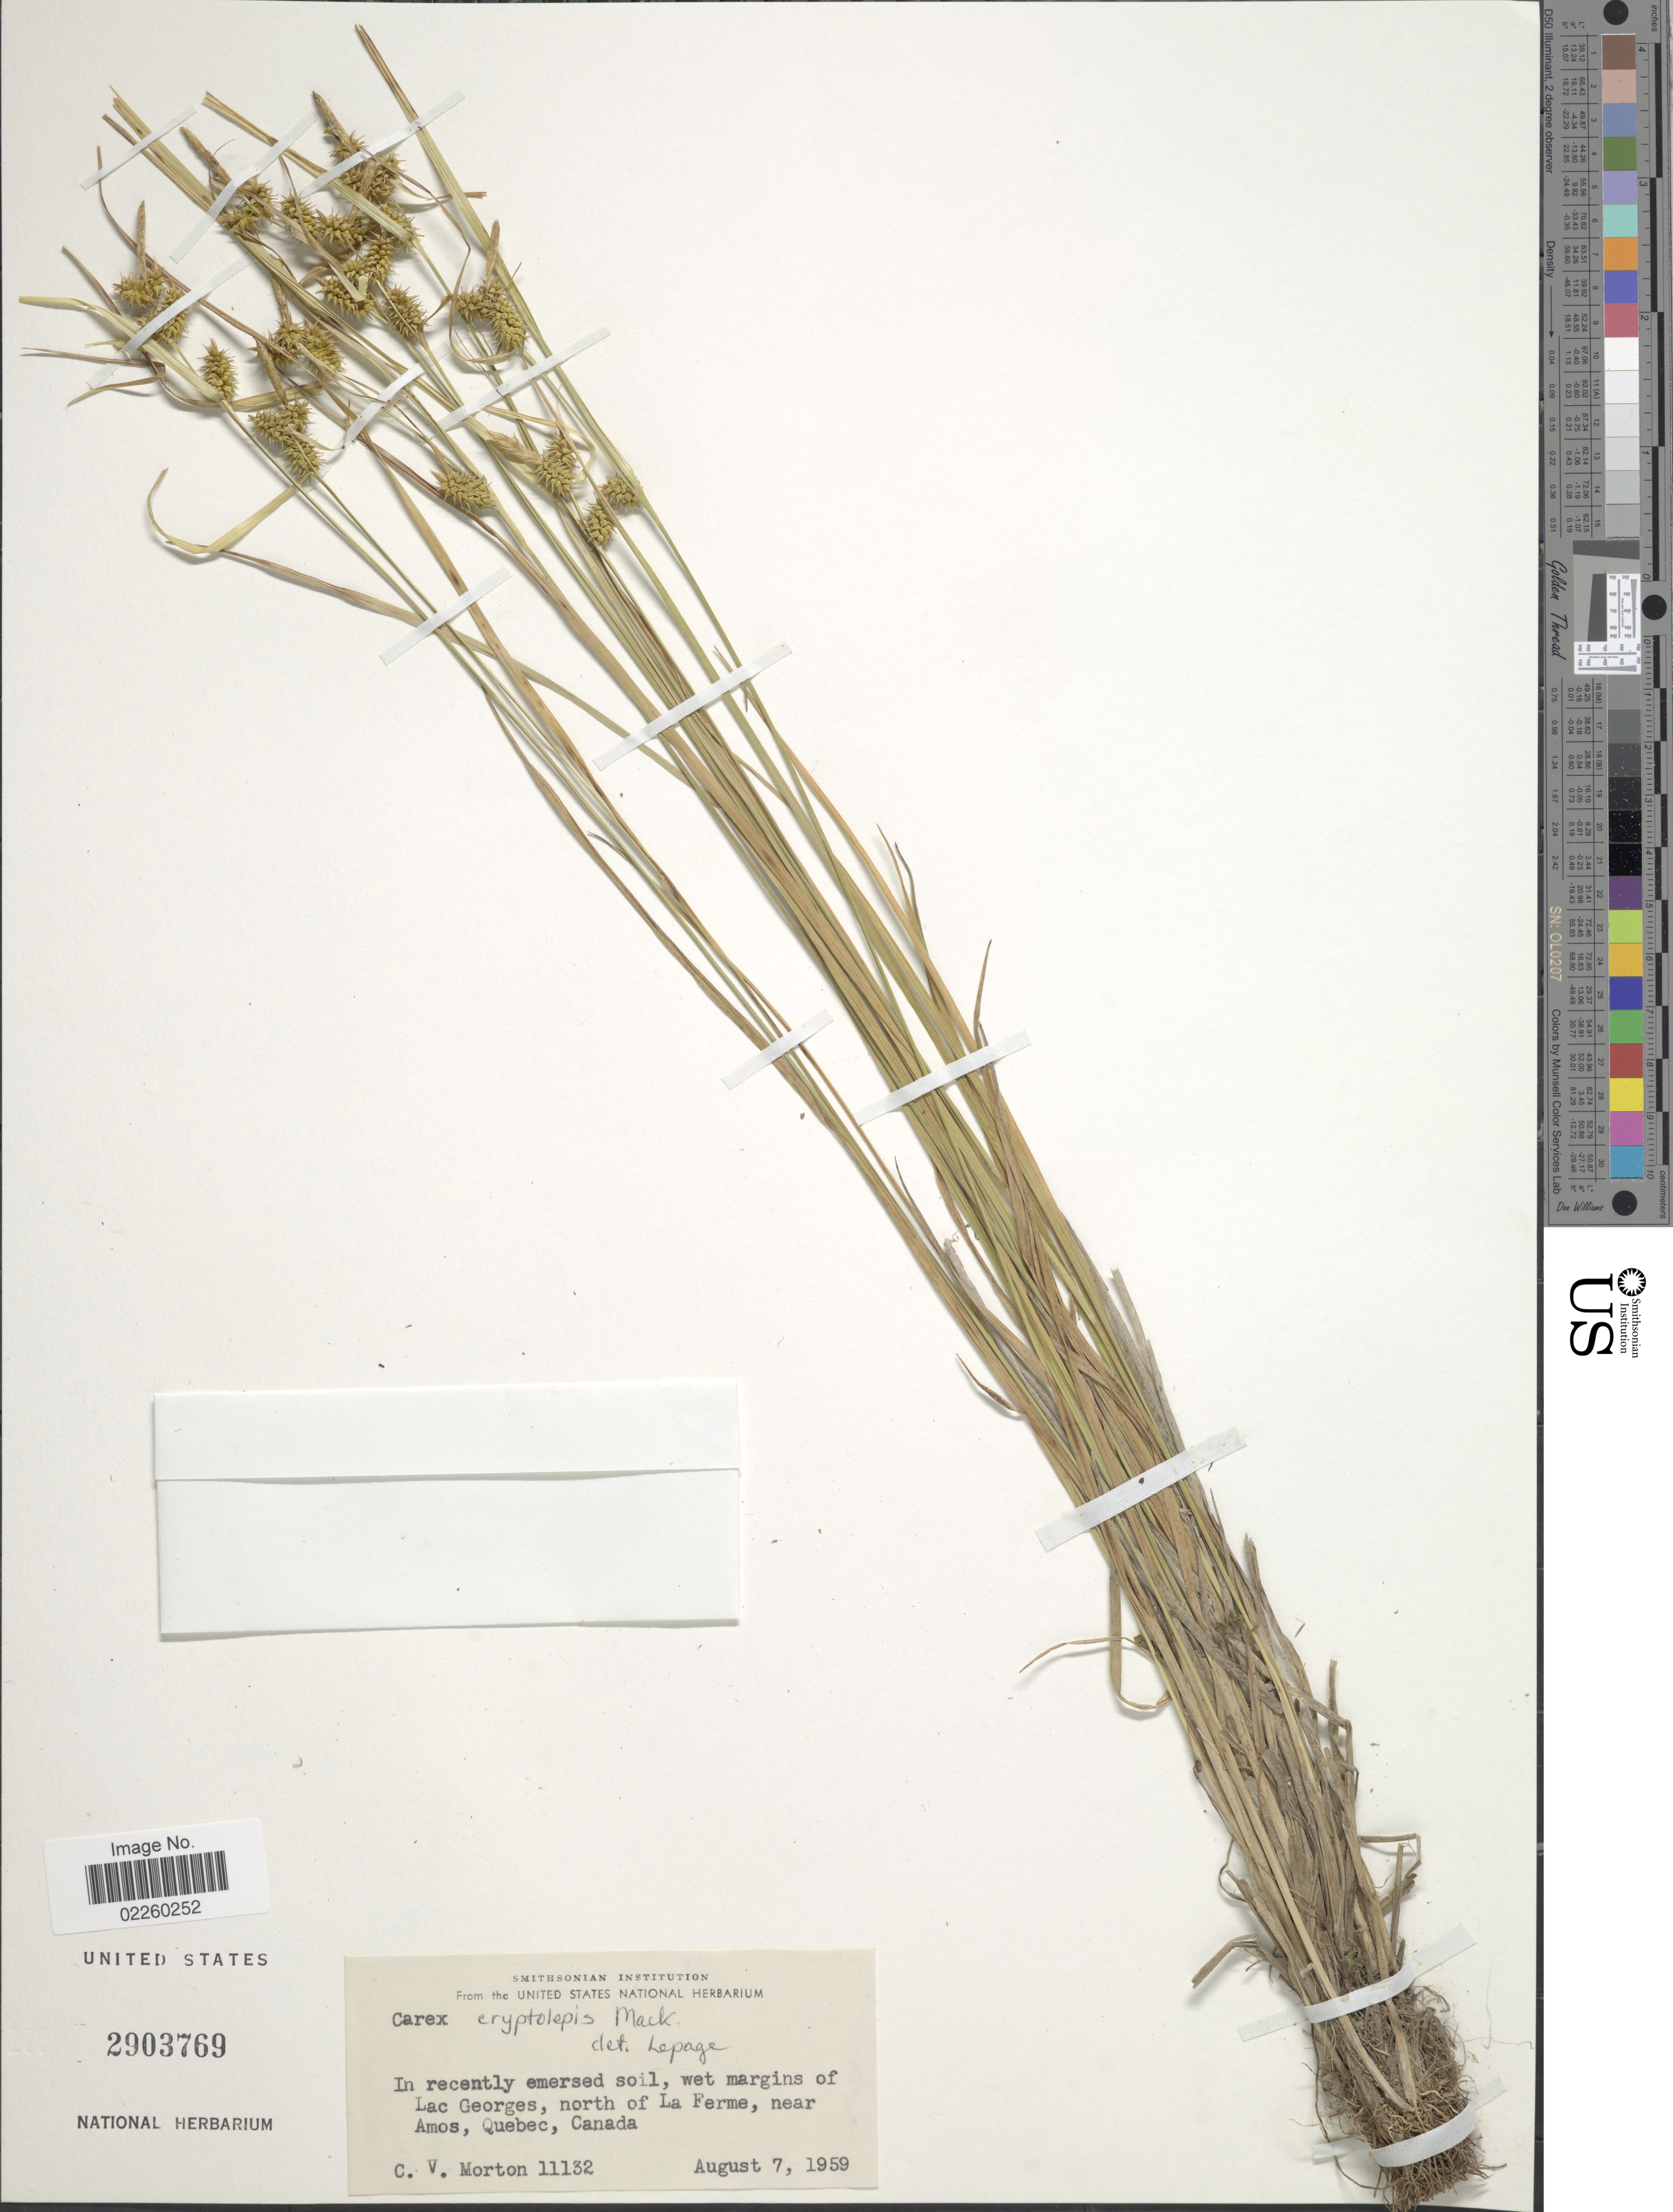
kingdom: Plantae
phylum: Tracheophyta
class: Liliopsida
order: Poales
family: Cyperaceae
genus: Carex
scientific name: Carex cryptolepis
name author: Mack.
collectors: C. V. Morton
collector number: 11132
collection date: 1959-08-07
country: Canada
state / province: Quebec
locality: Wet margins of Lac Georges, north of La Ferme, near Amos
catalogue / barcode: US 2903769